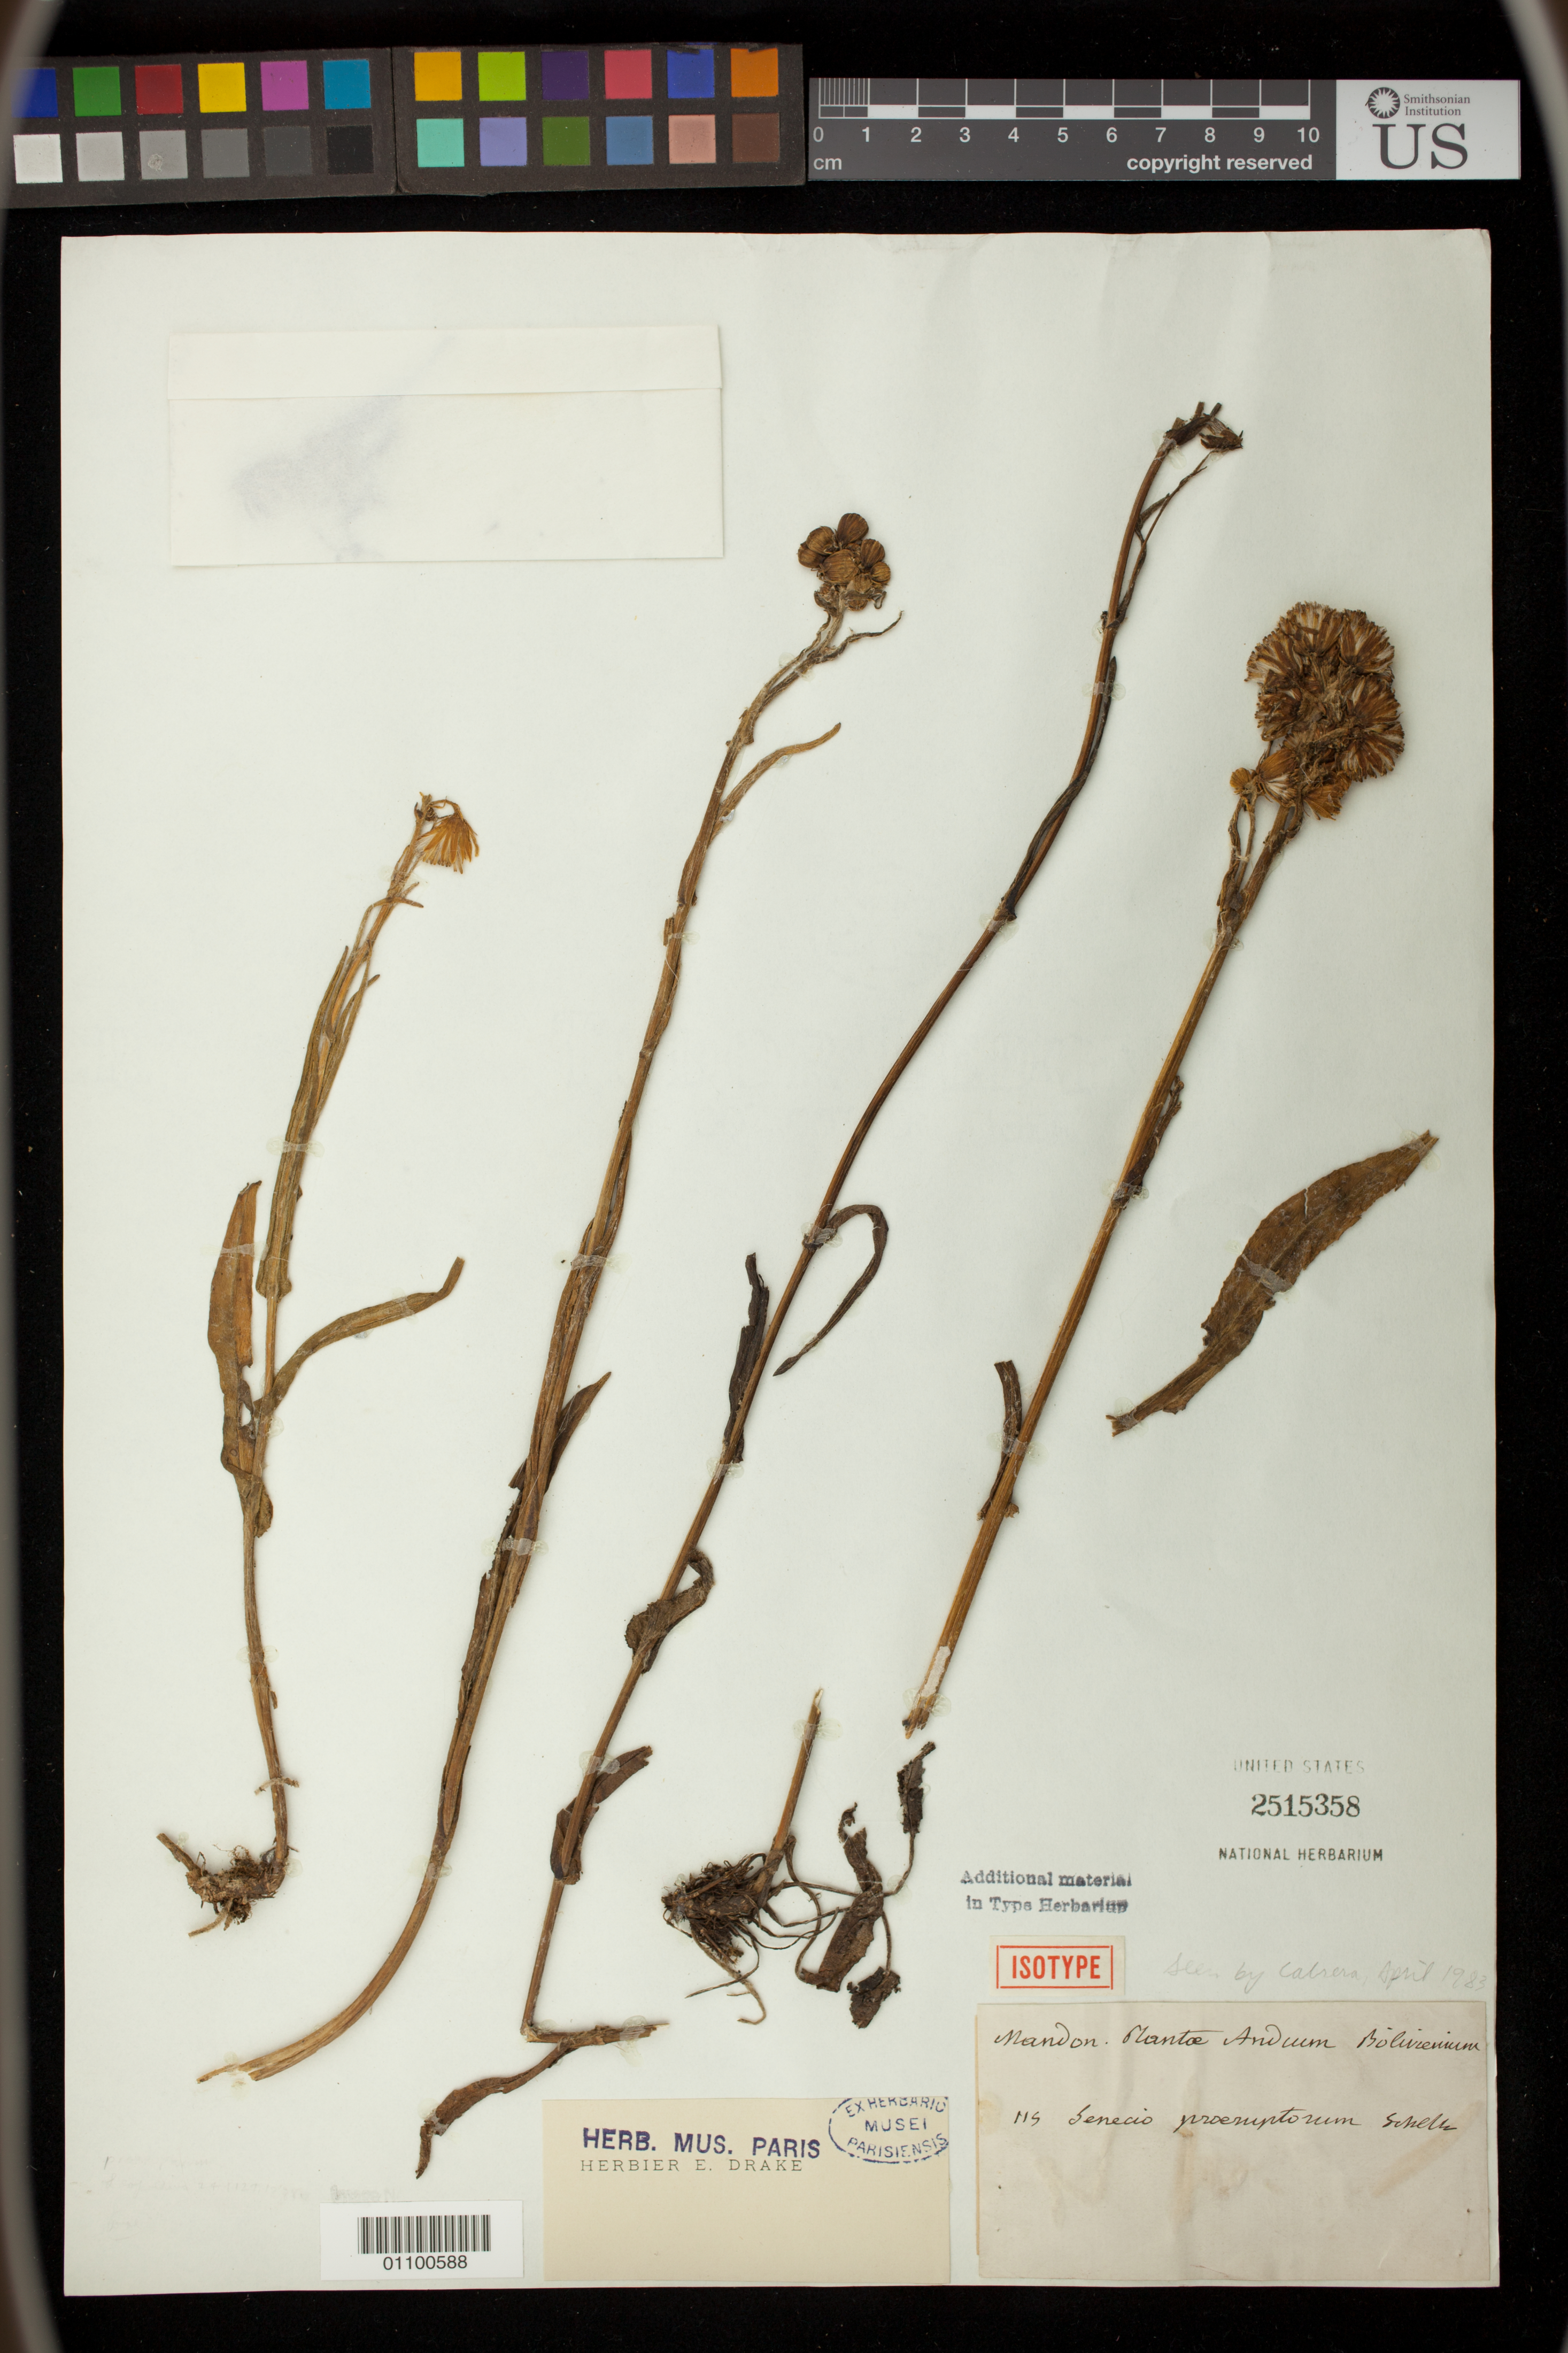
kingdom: Plantae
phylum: Tracheophyta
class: Magnoliopsida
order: Asterales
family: Asteraceae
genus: Senecio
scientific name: Senecio praeruptorum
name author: Sch. Bip. ex Klatt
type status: Type Collection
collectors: G. Mandon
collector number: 115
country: Bolivia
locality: Mapiri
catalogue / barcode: US 2515358